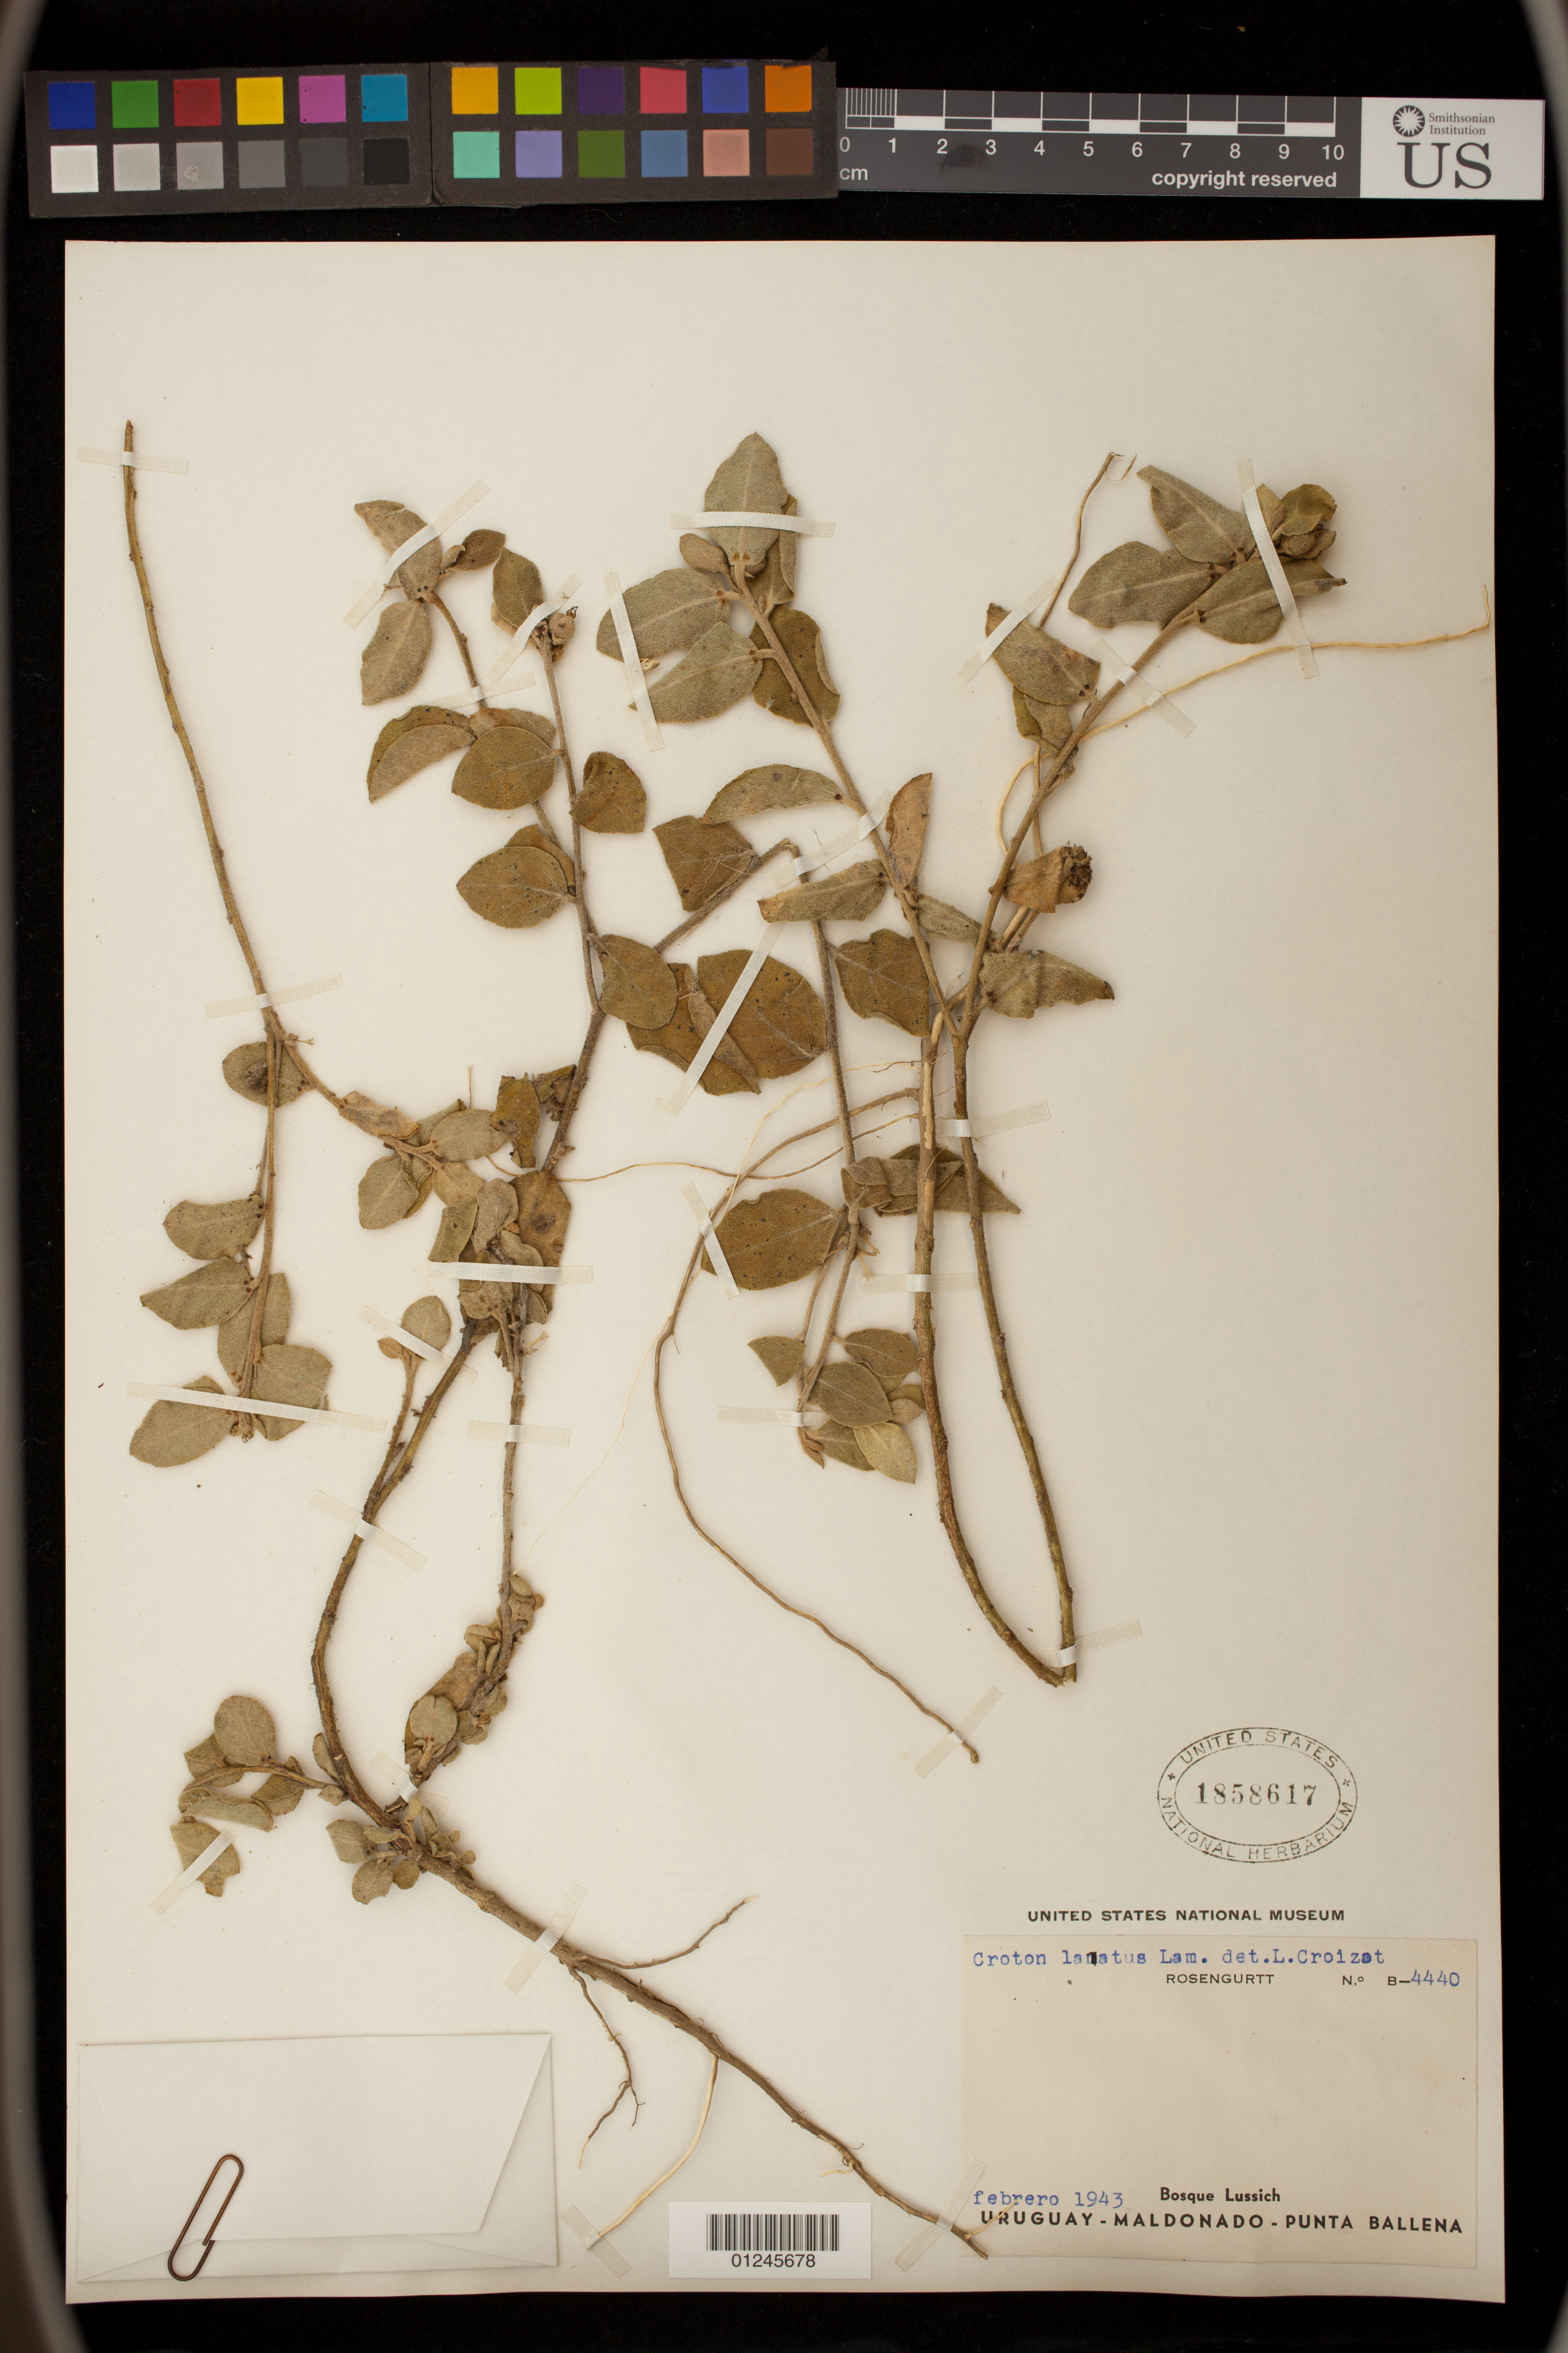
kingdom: Plantae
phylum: Tracheophyta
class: Magnoliopsida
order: Malpighiales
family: Euphorbiaceae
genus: Croton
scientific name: Croton lanatus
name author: Lam.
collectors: B. Rosengurtt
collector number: B-4440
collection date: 1943-02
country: Uruguay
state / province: Maldonado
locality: Bosque Lussich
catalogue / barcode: US 1858617